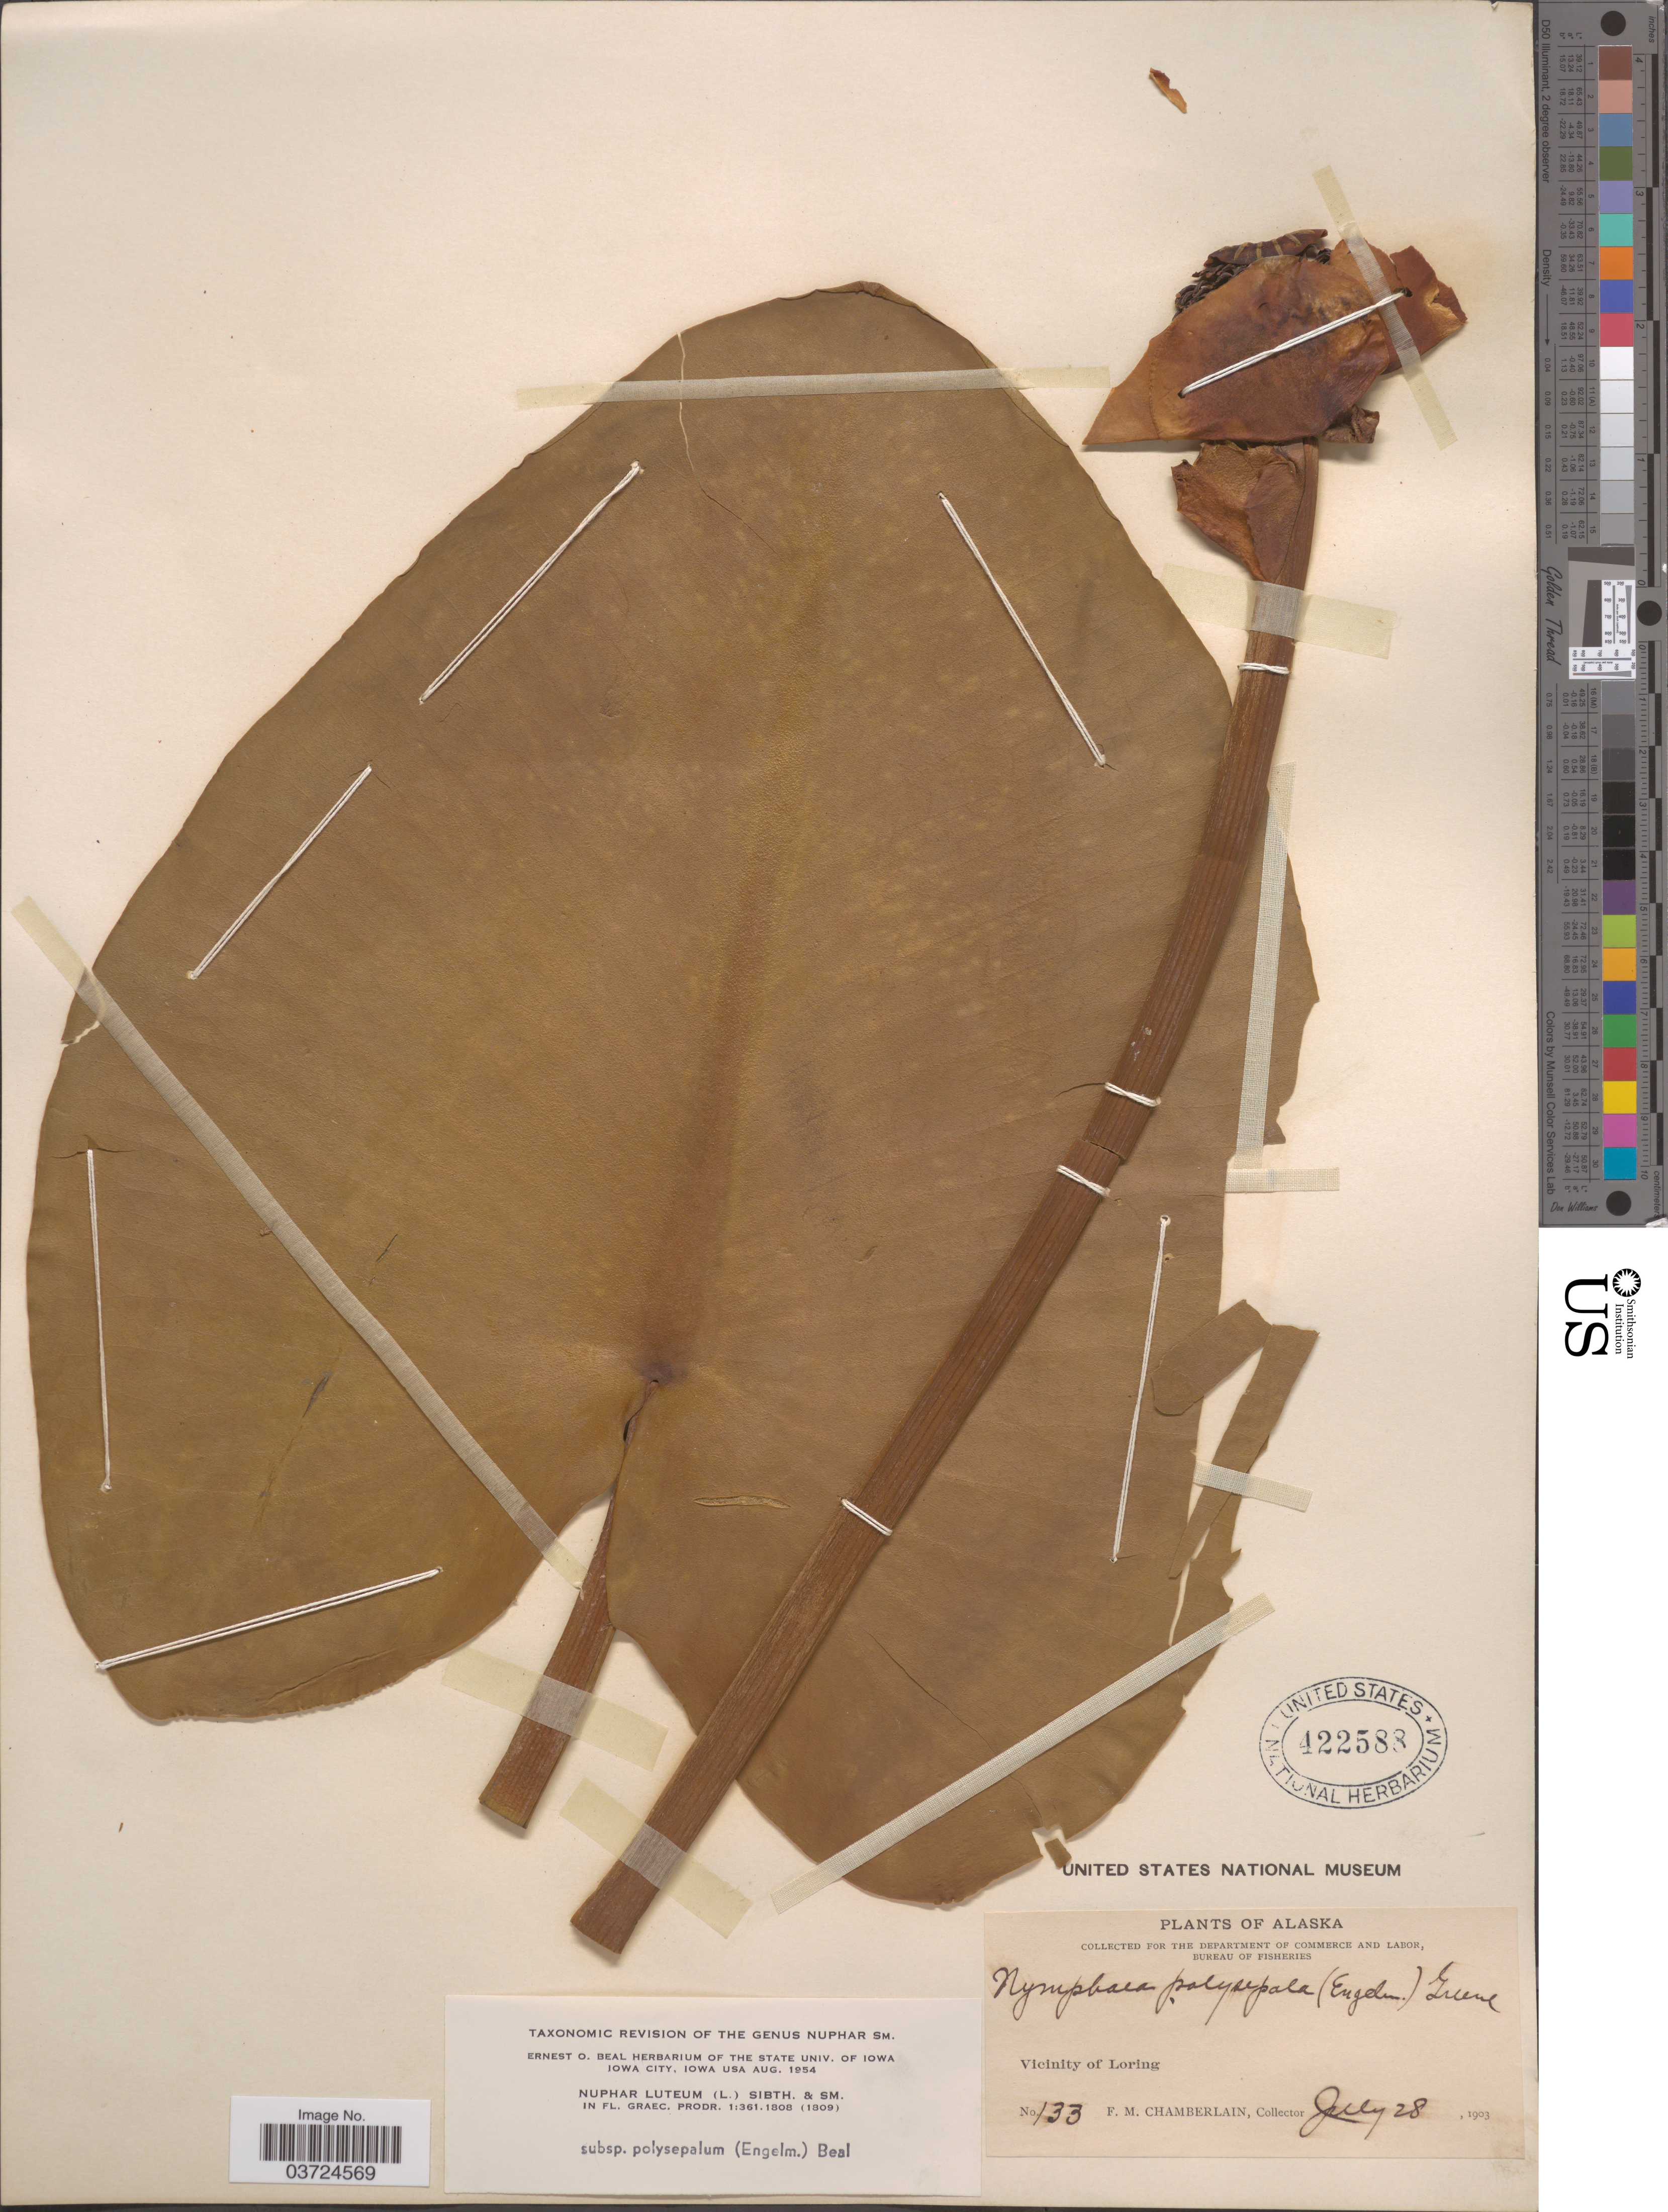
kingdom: Plantae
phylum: Tracheophyta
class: Magnoliopsida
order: Nymphaeales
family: Nymphaeaceae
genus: Nuphar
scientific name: Nuphar polysepala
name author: Englem.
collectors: F. Chamberlain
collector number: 133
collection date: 1903-07-28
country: United States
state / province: Alaska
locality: Vicinity of Loring.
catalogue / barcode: US 422588